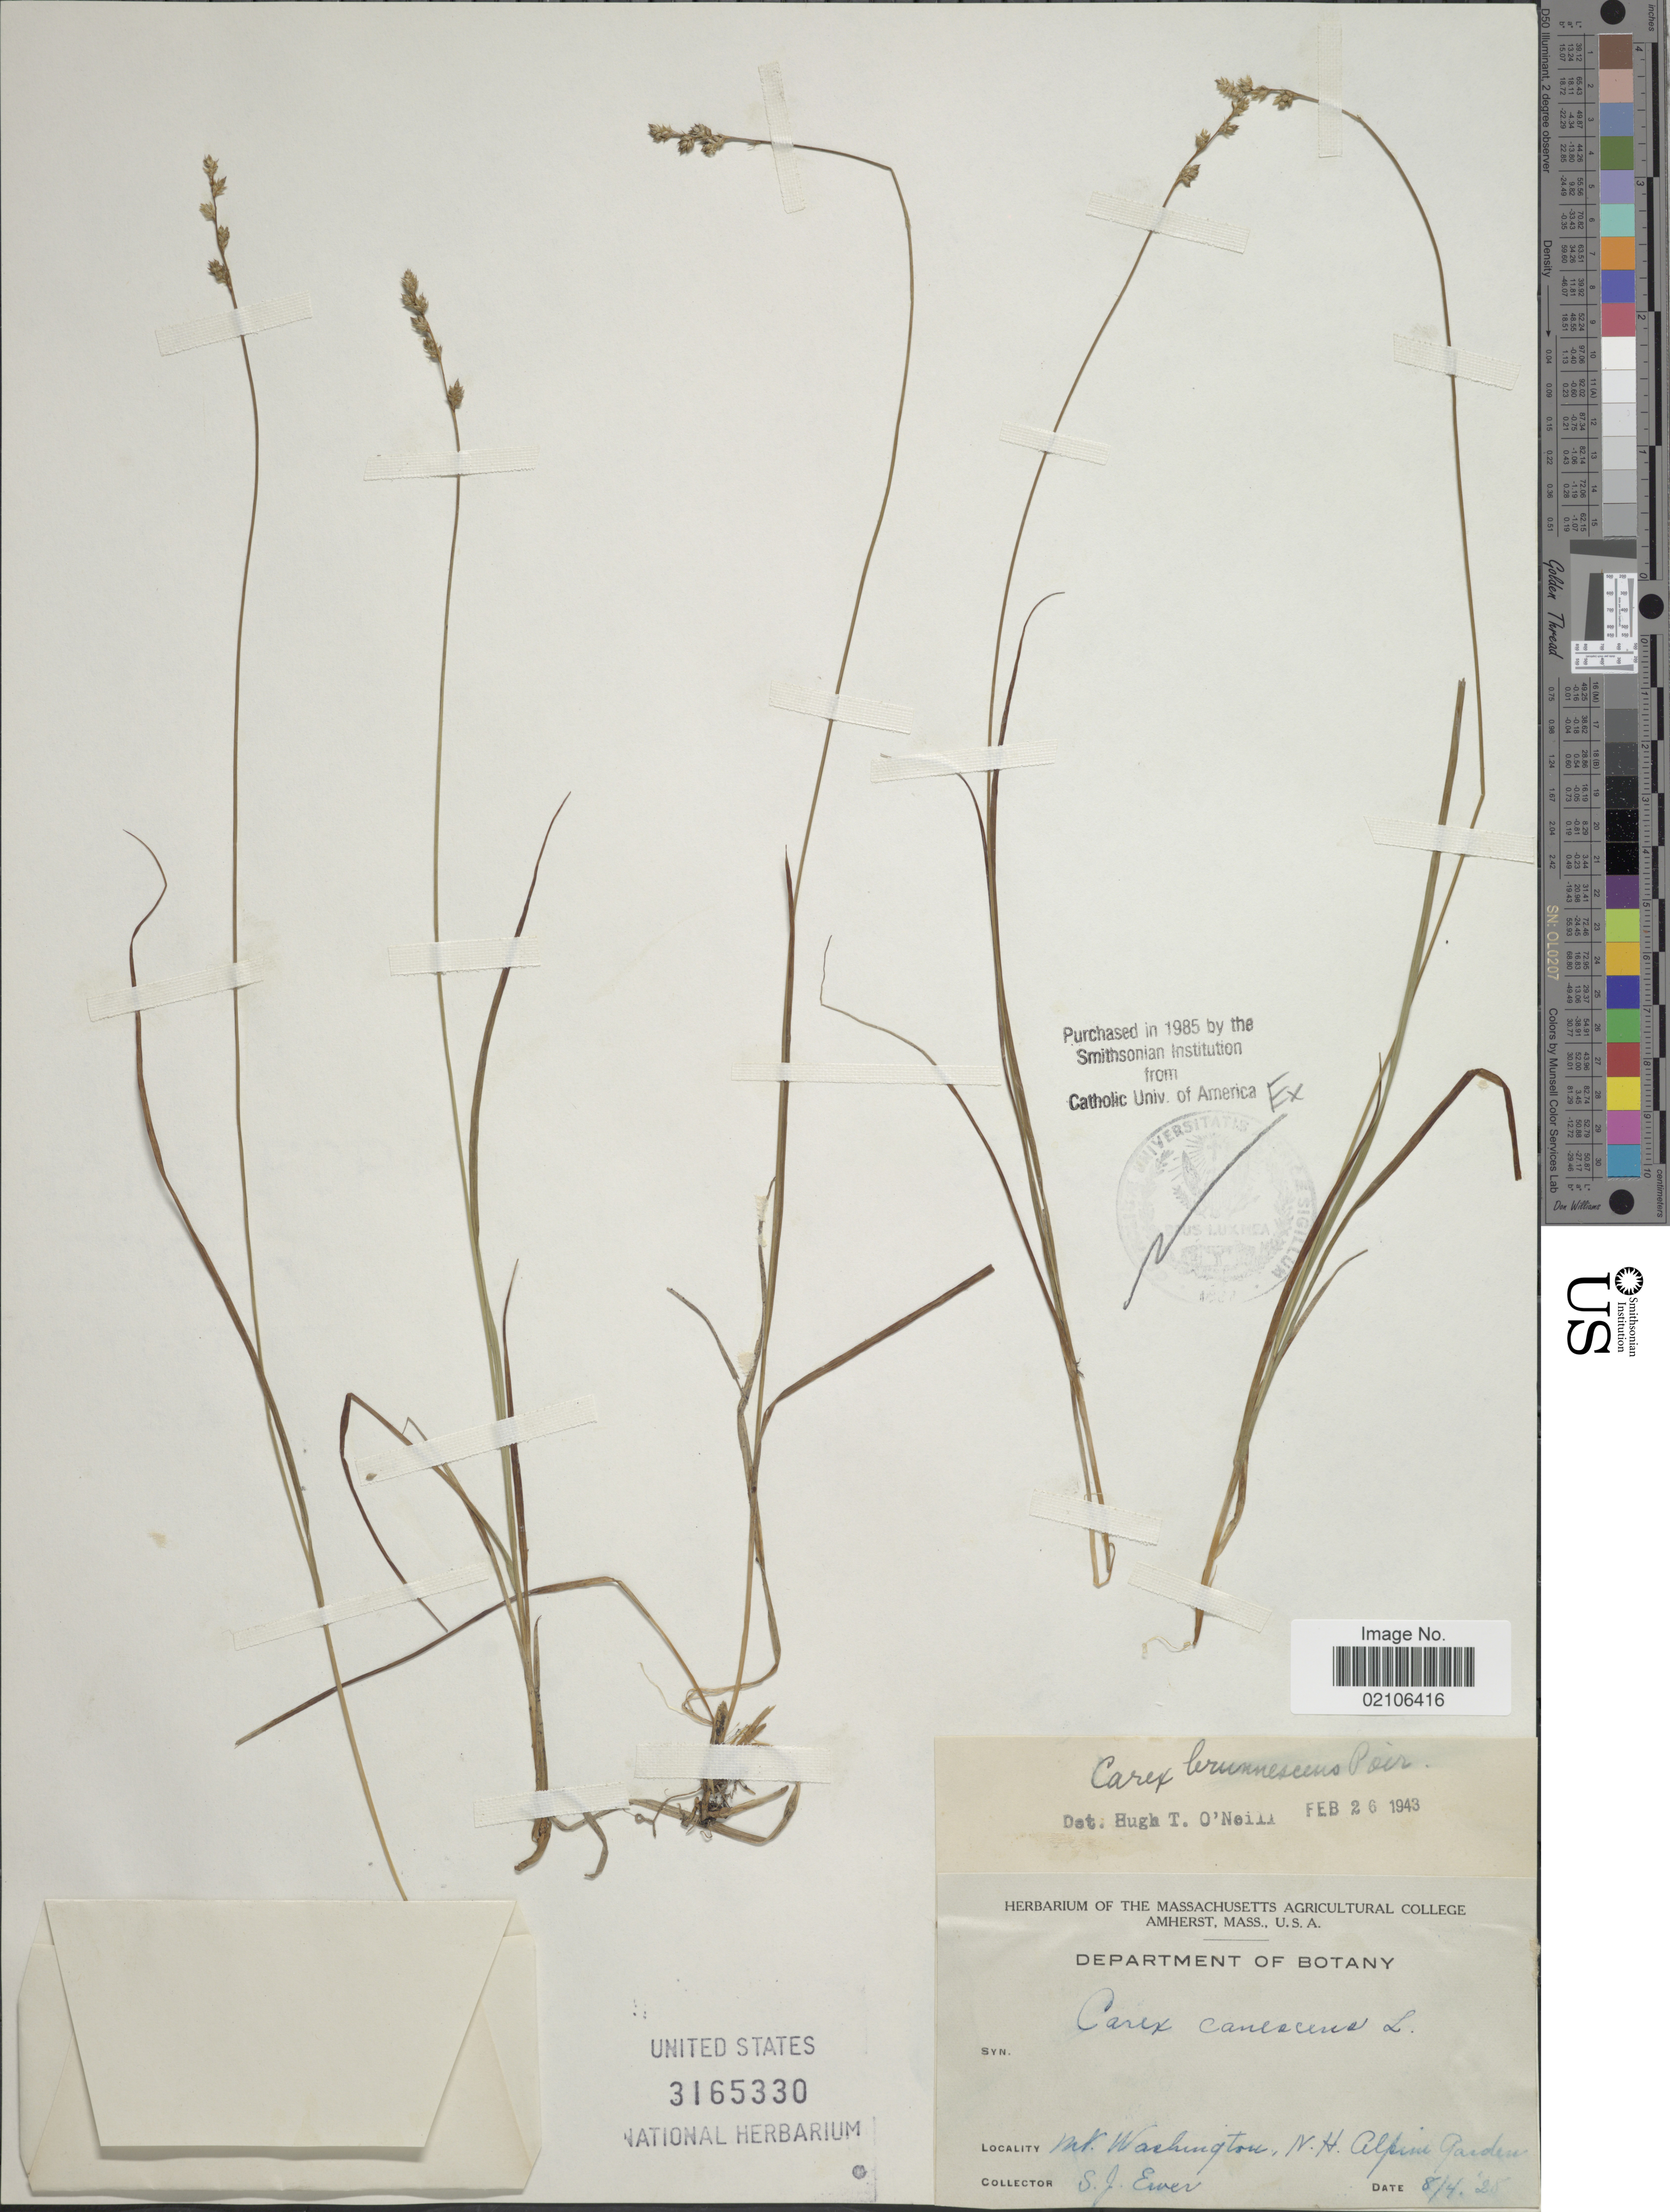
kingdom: Plantae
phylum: Tracheophyta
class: Liliopsida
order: Poales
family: Cyperaceae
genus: Carex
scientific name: Carex brunnescens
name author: (Pers.) Poir.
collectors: S. Ewer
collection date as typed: Transcribed d/m/y: 4/8/28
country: United States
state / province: New Hampshire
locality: Mt. Washington, N.H. Alpine Garden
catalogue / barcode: US 3165330